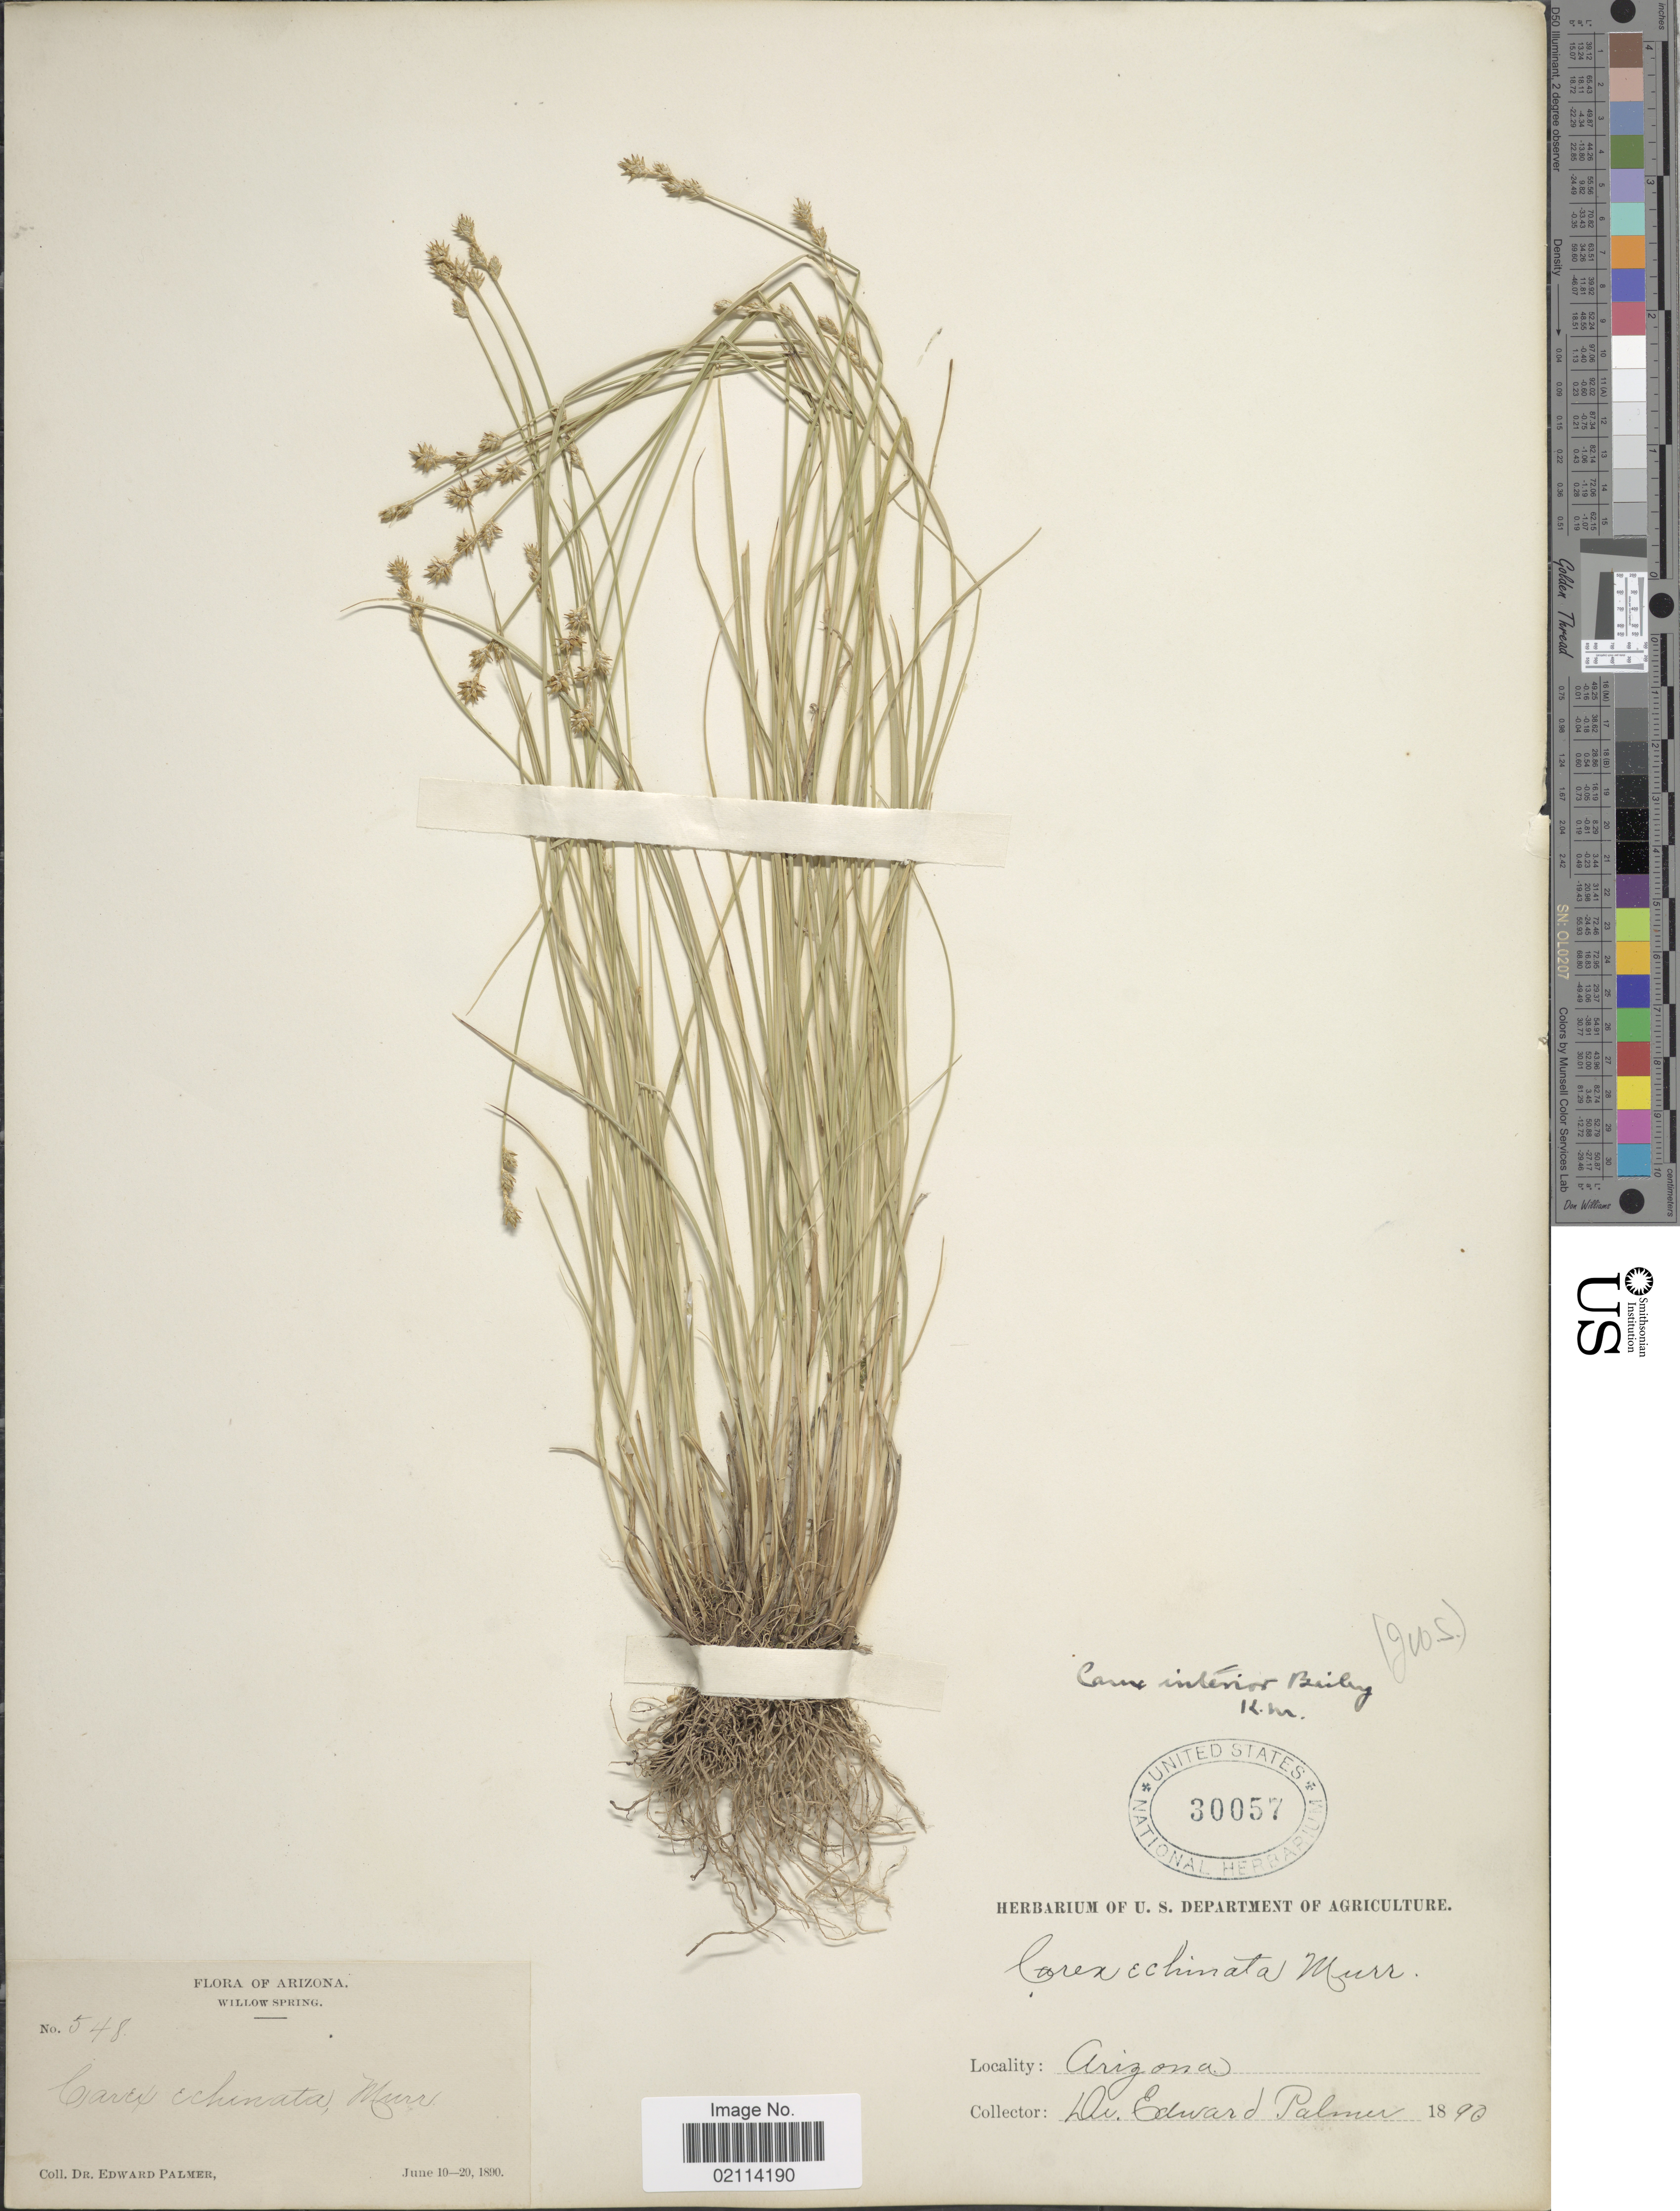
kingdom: Plantae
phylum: Tracheophyta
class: Liliopsida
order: Poales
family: Cyperaceae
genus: Carex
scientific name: Carex interior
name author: L.H. Bailey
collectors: E. Palmer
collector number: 548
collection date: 1890-06-10/1890-06-20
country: United States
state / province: Arizona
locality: Willow Spring.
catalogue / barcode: US 30057